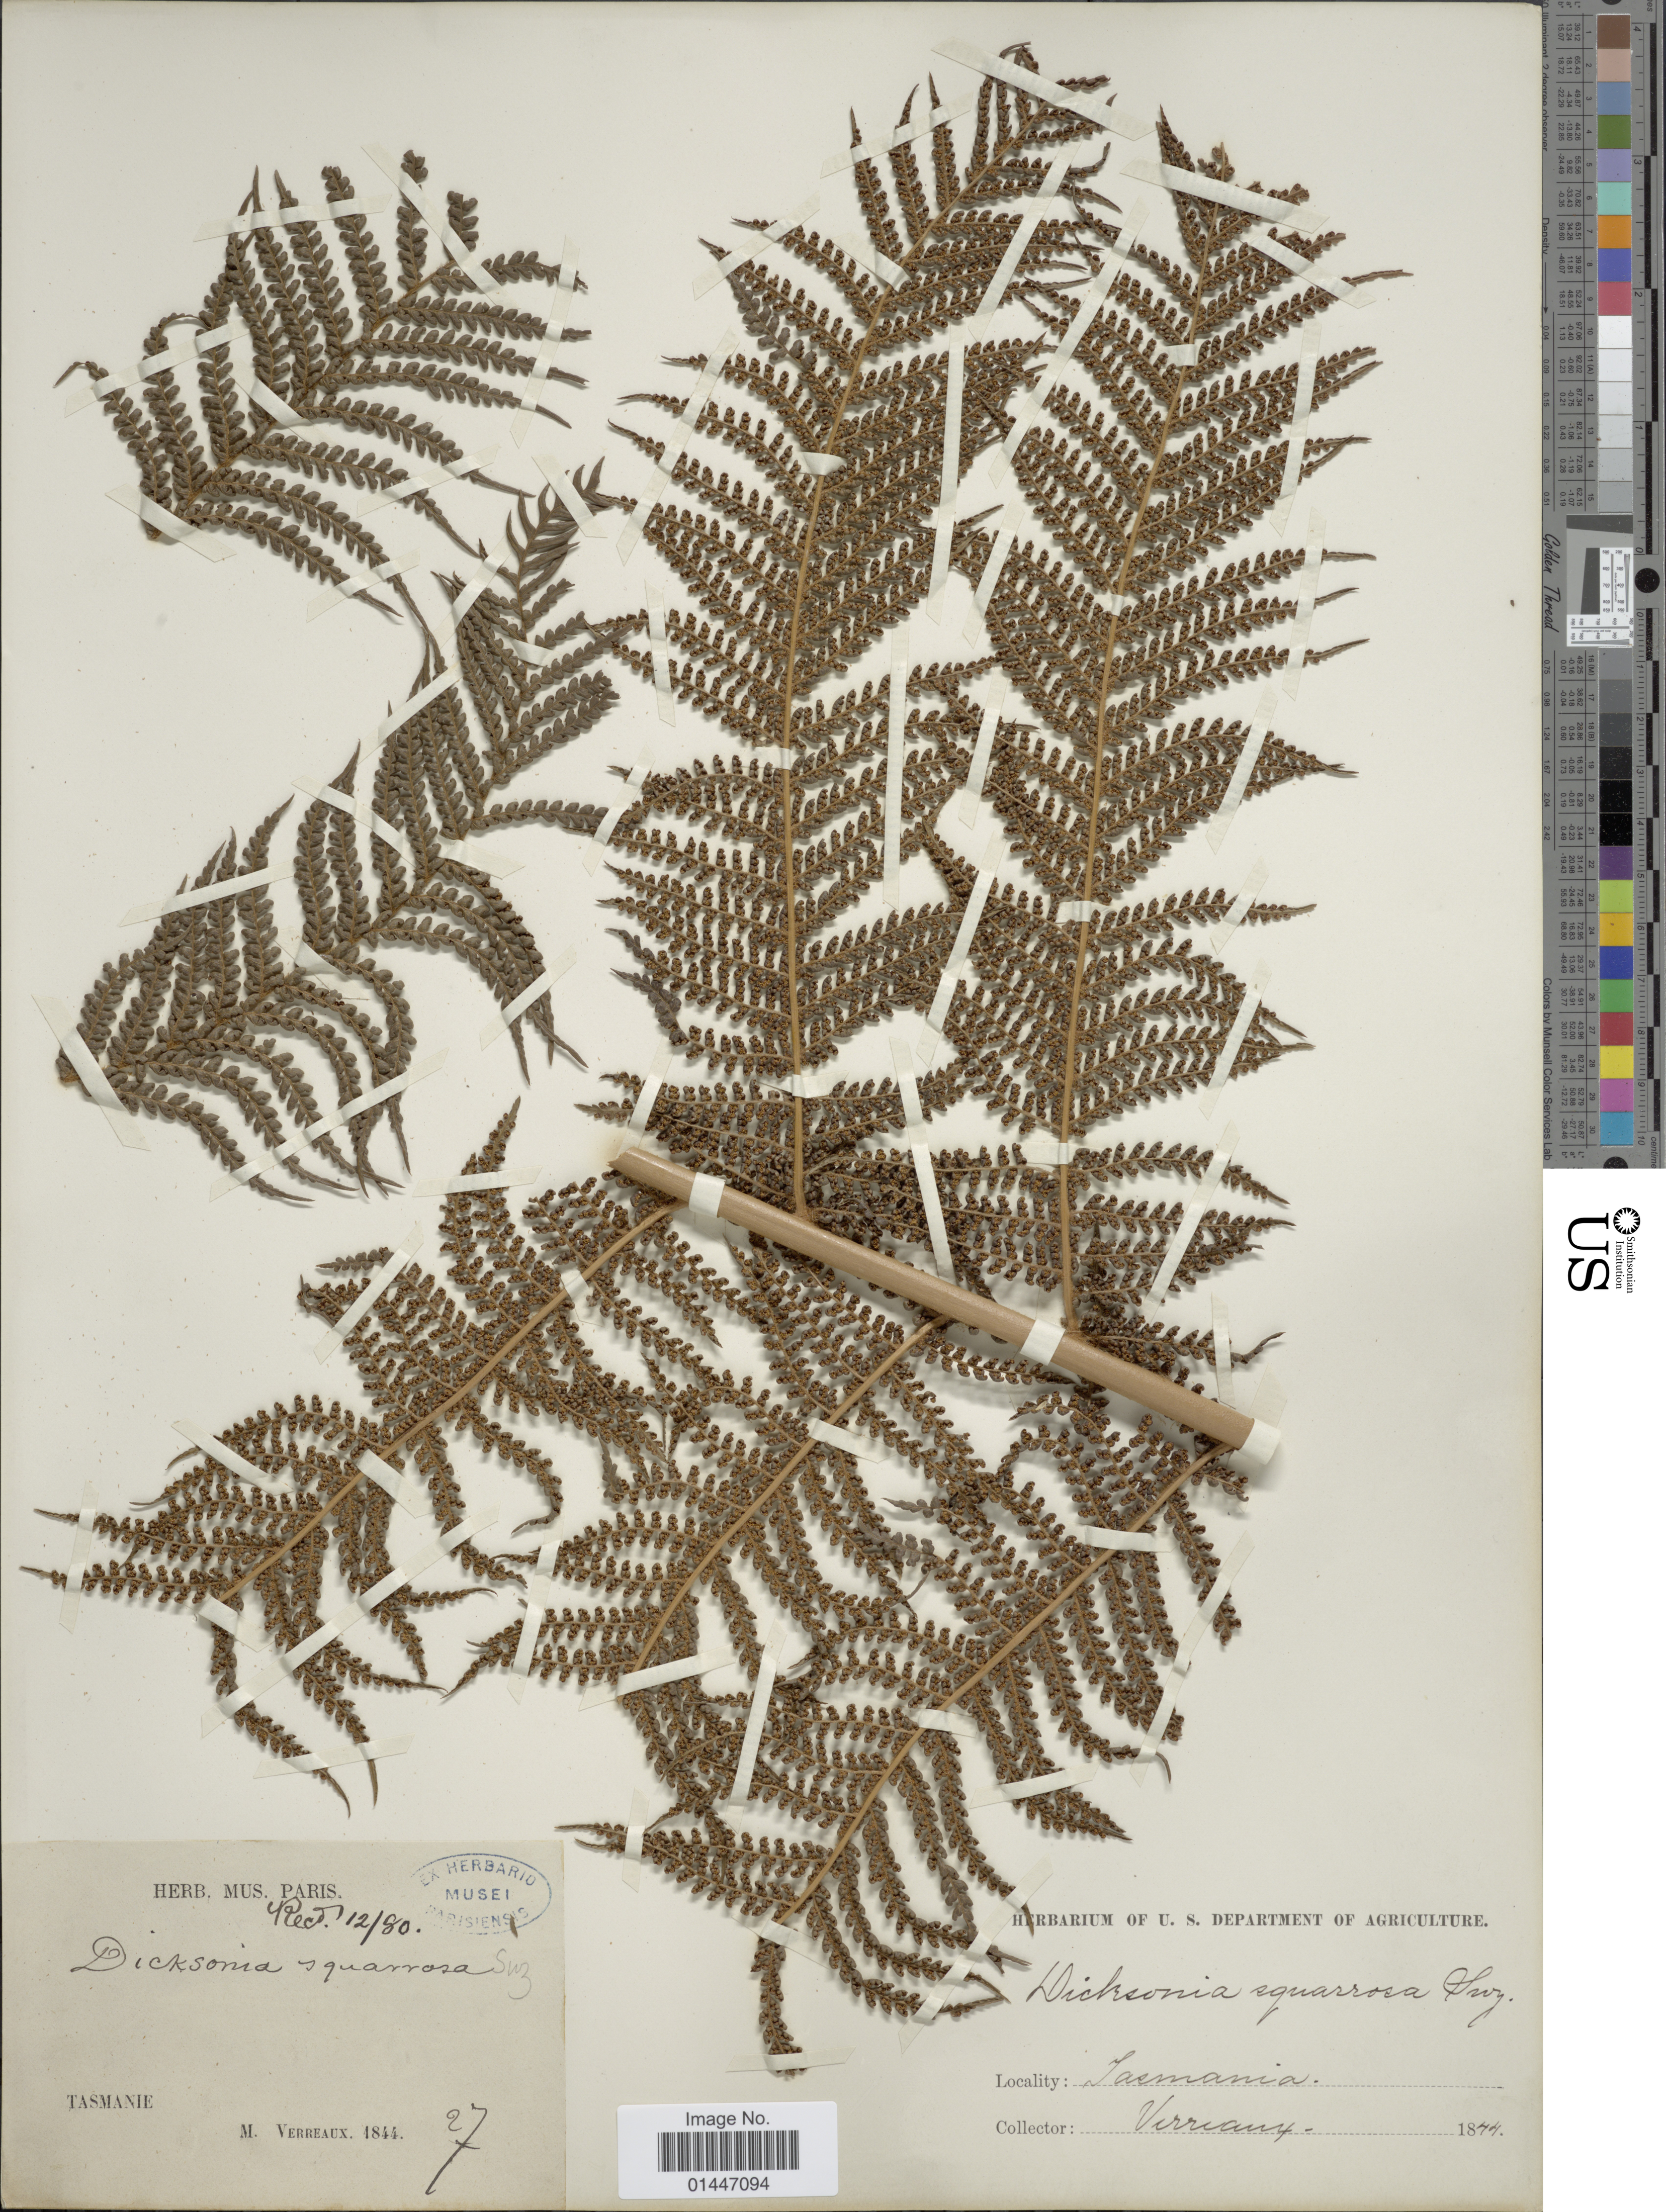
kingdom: Plantae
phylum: Tracheophyta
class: Polypodiopsida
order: Cyatheales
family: Dicksoniaceae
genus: Dicksonia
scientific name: Dicksonia antarctica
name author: Labill.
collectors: M. Verreaux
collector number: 27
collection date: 1844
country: Australia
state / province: Tasmania